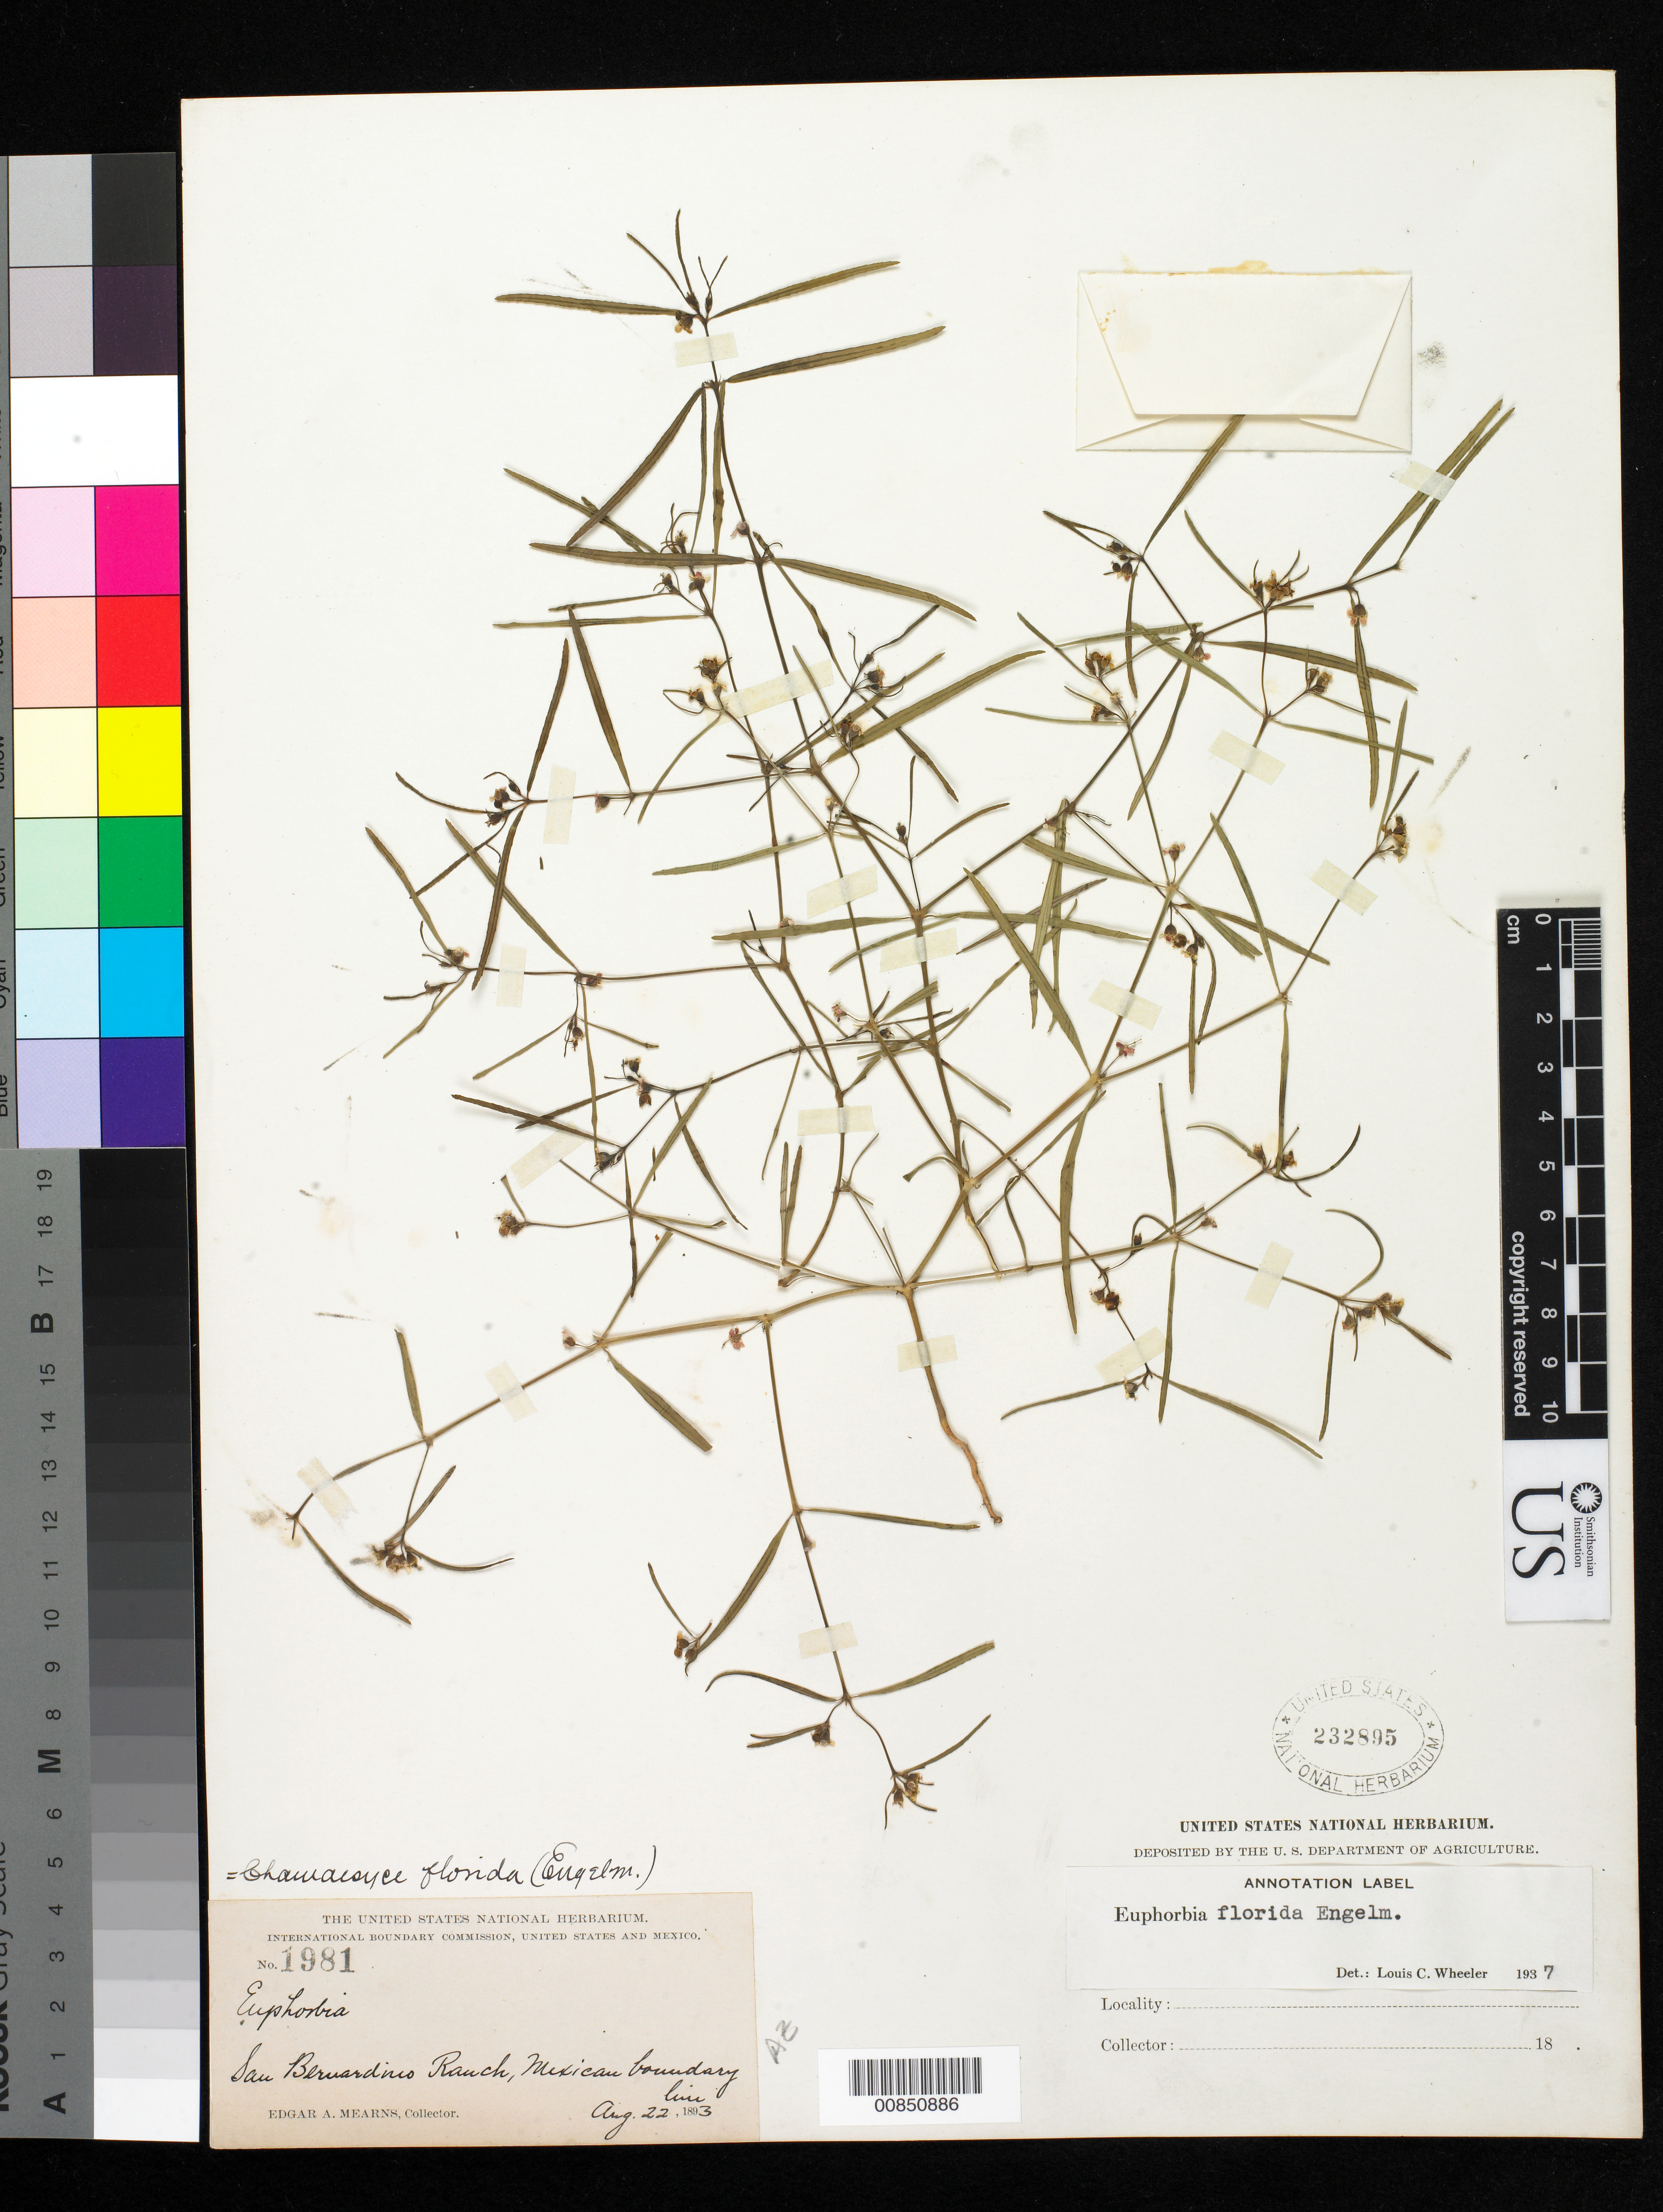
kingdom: Plantae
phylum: Tracheophyta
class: Magnoliopsida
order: Malpighiales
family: Euphorbiaceae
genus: Chamaesyce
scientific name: Chamaesyce florida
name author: (Engelm.) Millsp.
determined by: Wheeler, J. L.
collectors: E. A. Mearns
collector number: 1981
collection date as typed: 22 Aug 1893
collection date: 1893-08-22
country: United States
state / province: Arizona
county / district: Cochise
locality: San Bernardino Ranch, Mexican Boundary Line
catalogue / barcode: US 232895